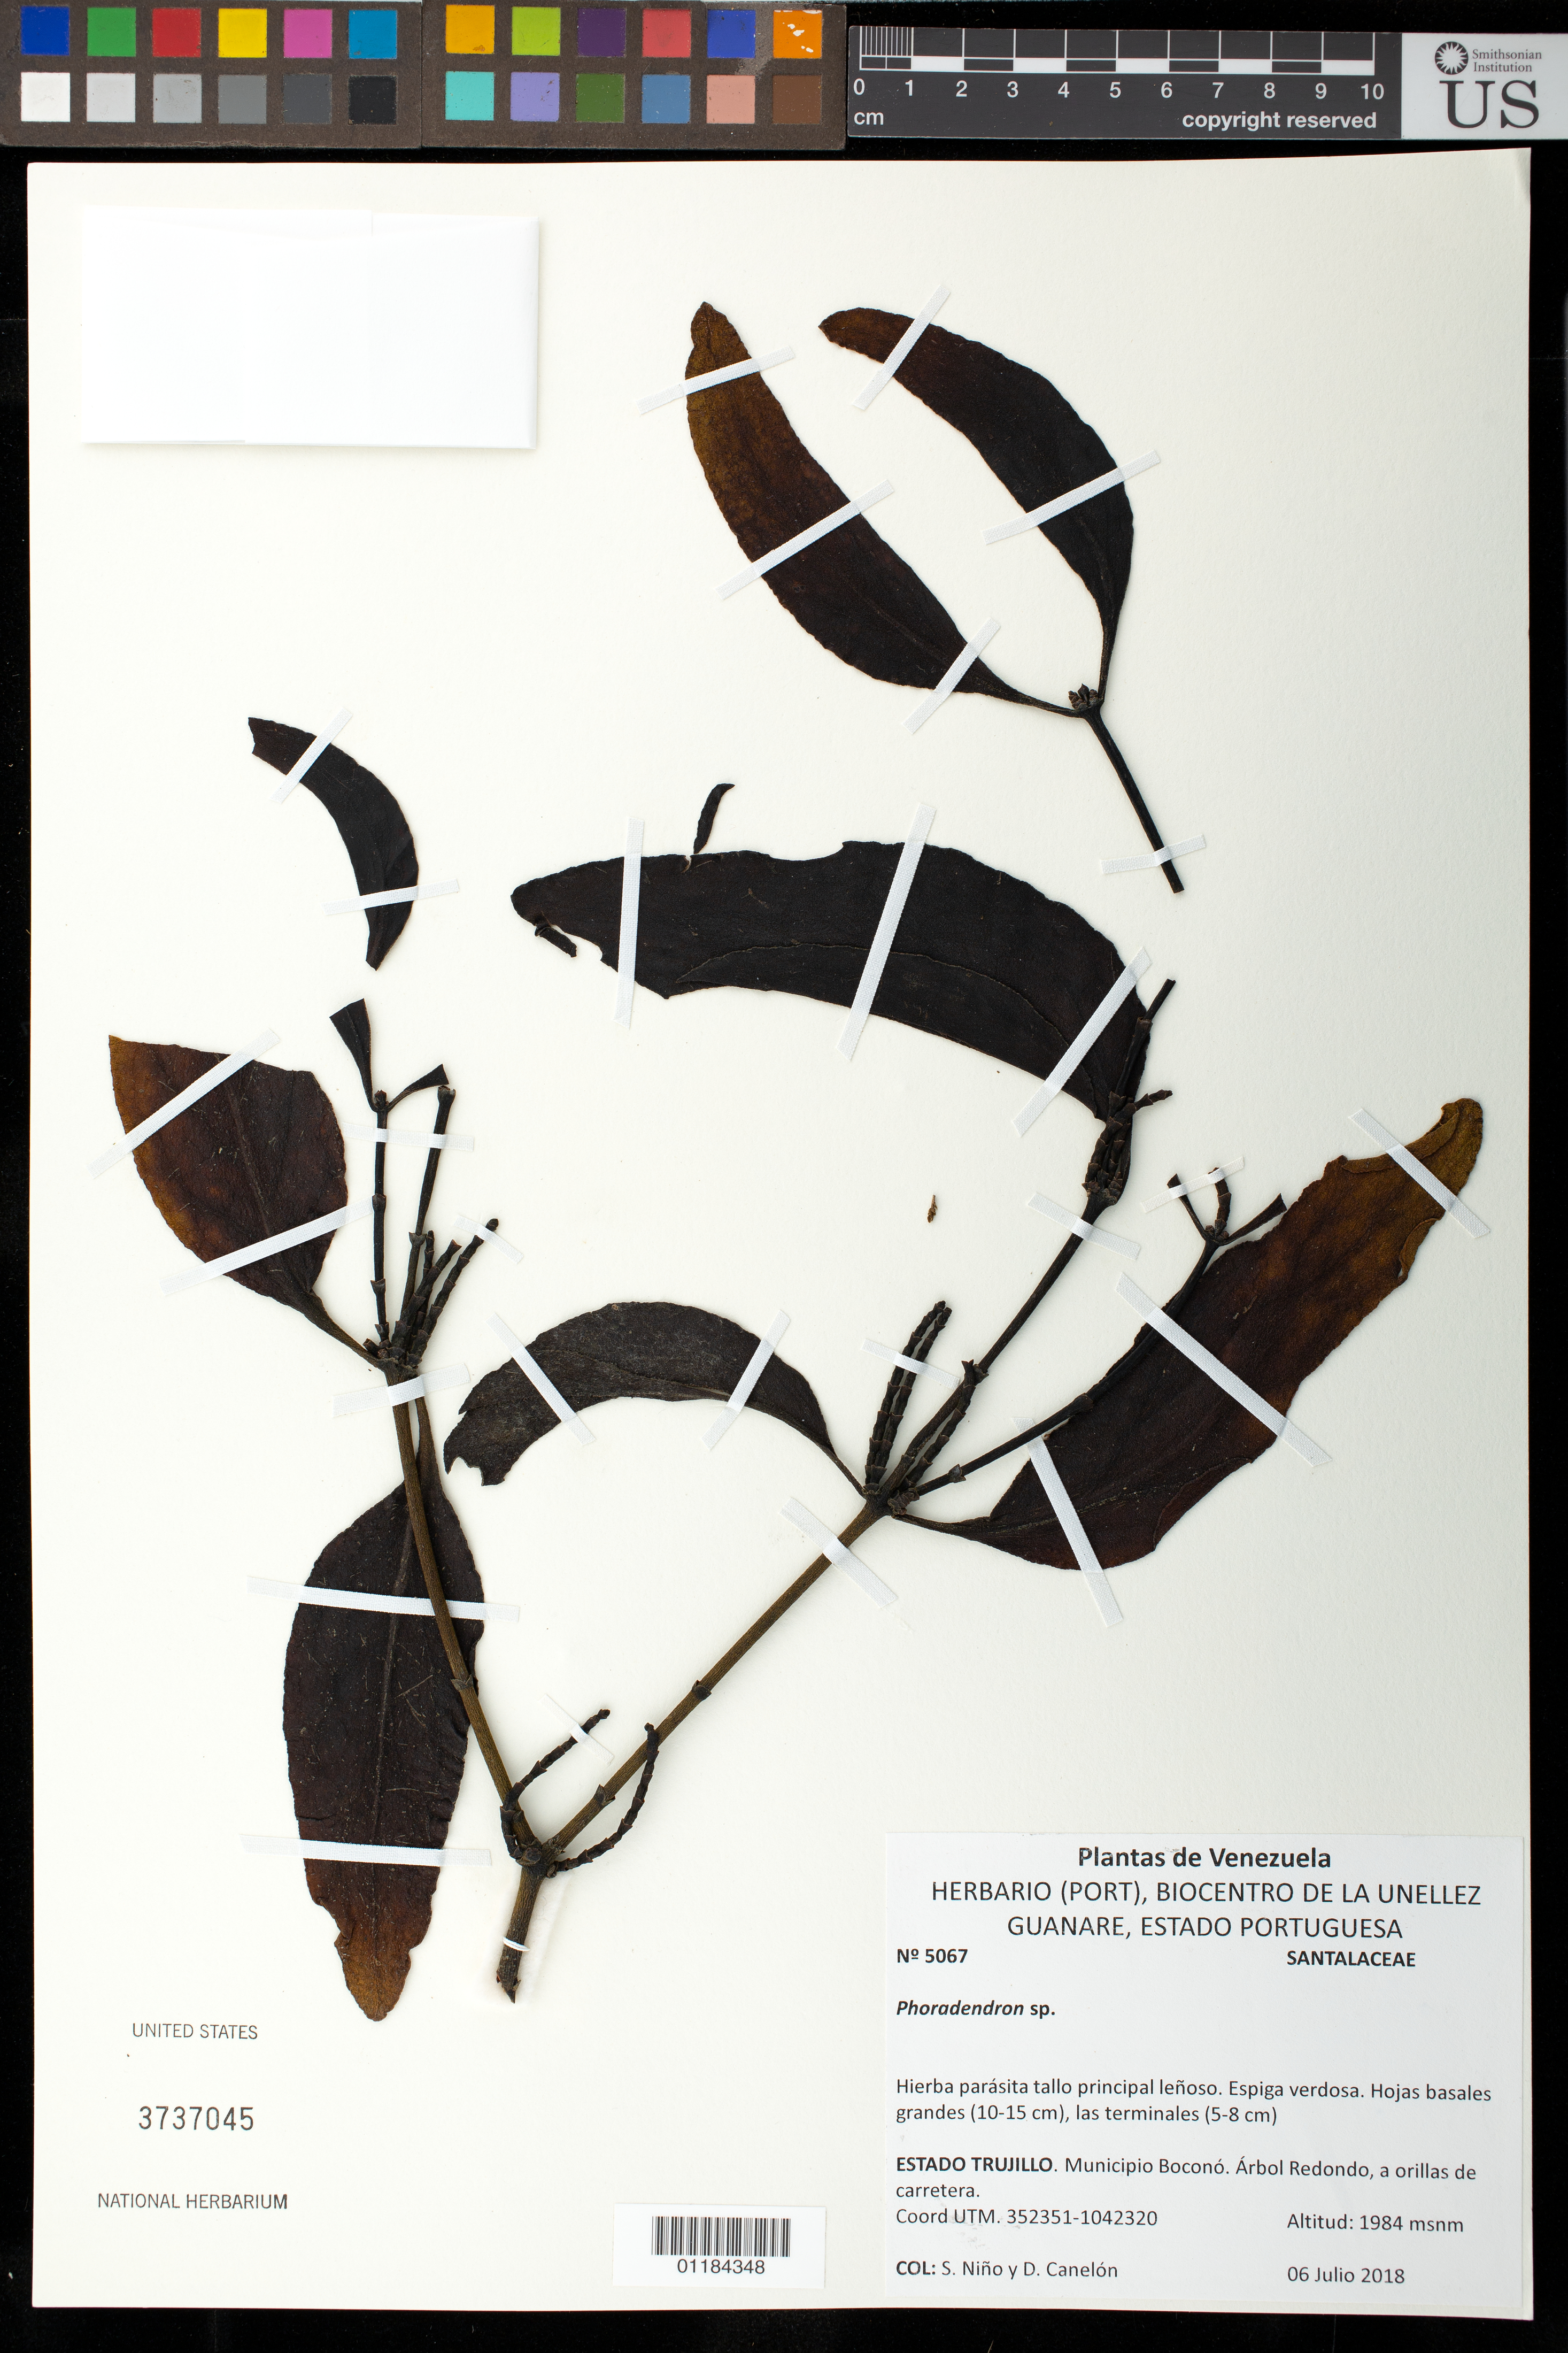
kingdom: Plantae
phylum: Tracheophyta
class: Magnoliopsida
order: Santalales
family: Viscaceae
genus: Phoradendron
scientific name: Phoradendron sp.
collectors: S. M. Niño & D. Canelón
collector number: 5067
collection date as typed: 06 Julio 2018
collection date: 2018-07-06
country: Venezuela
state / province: Trujillo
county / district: Boconó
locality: Arbol Redondo. Orilla de carretera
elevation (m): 1984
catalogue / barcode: US 3737045